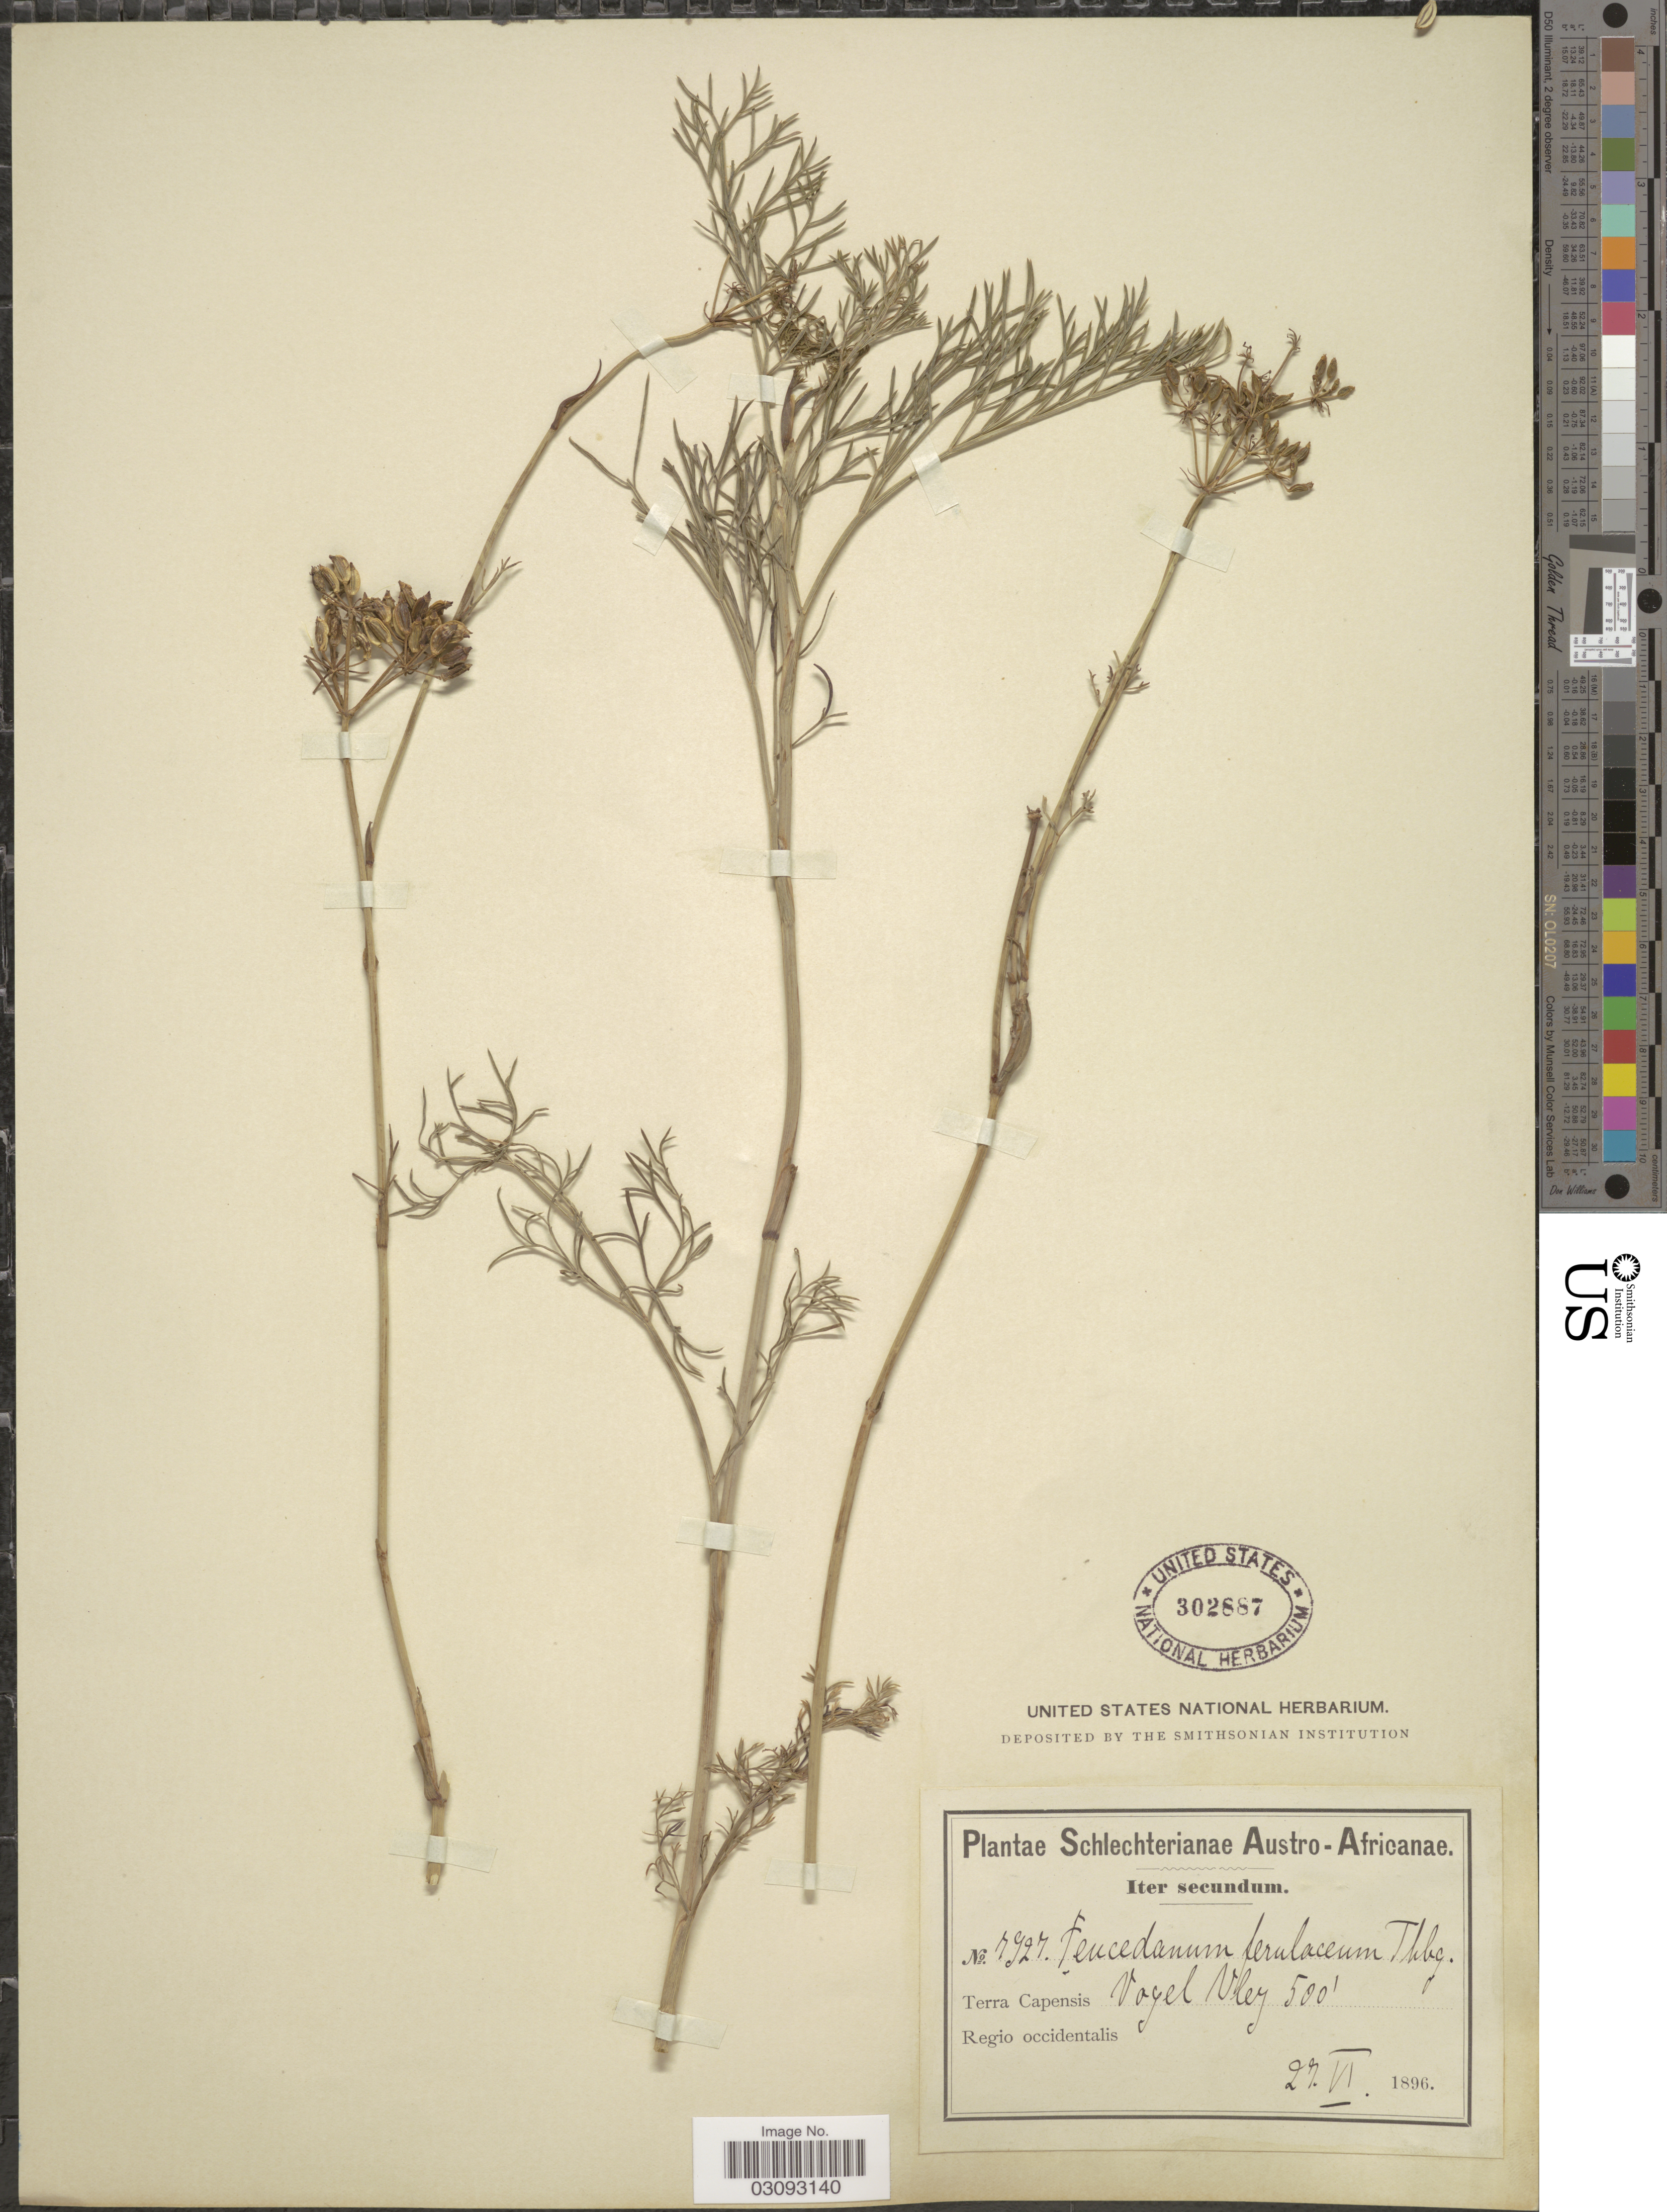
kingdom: Plantae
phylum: Tracheophyta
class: Magnoliopsida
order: Apiales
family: Apiaceae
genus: Peucedanum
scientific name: Peucedanum ferulaceum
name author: (Thunb.) Eckl. & Zeyh.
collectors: Schlechter, --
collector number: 7927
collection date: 1896-06-27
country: South Africa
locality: Austro-Africanae. Terra Capensis. Regio occidentalis. Vogel Vley.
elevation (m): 152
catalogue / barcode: US 302887